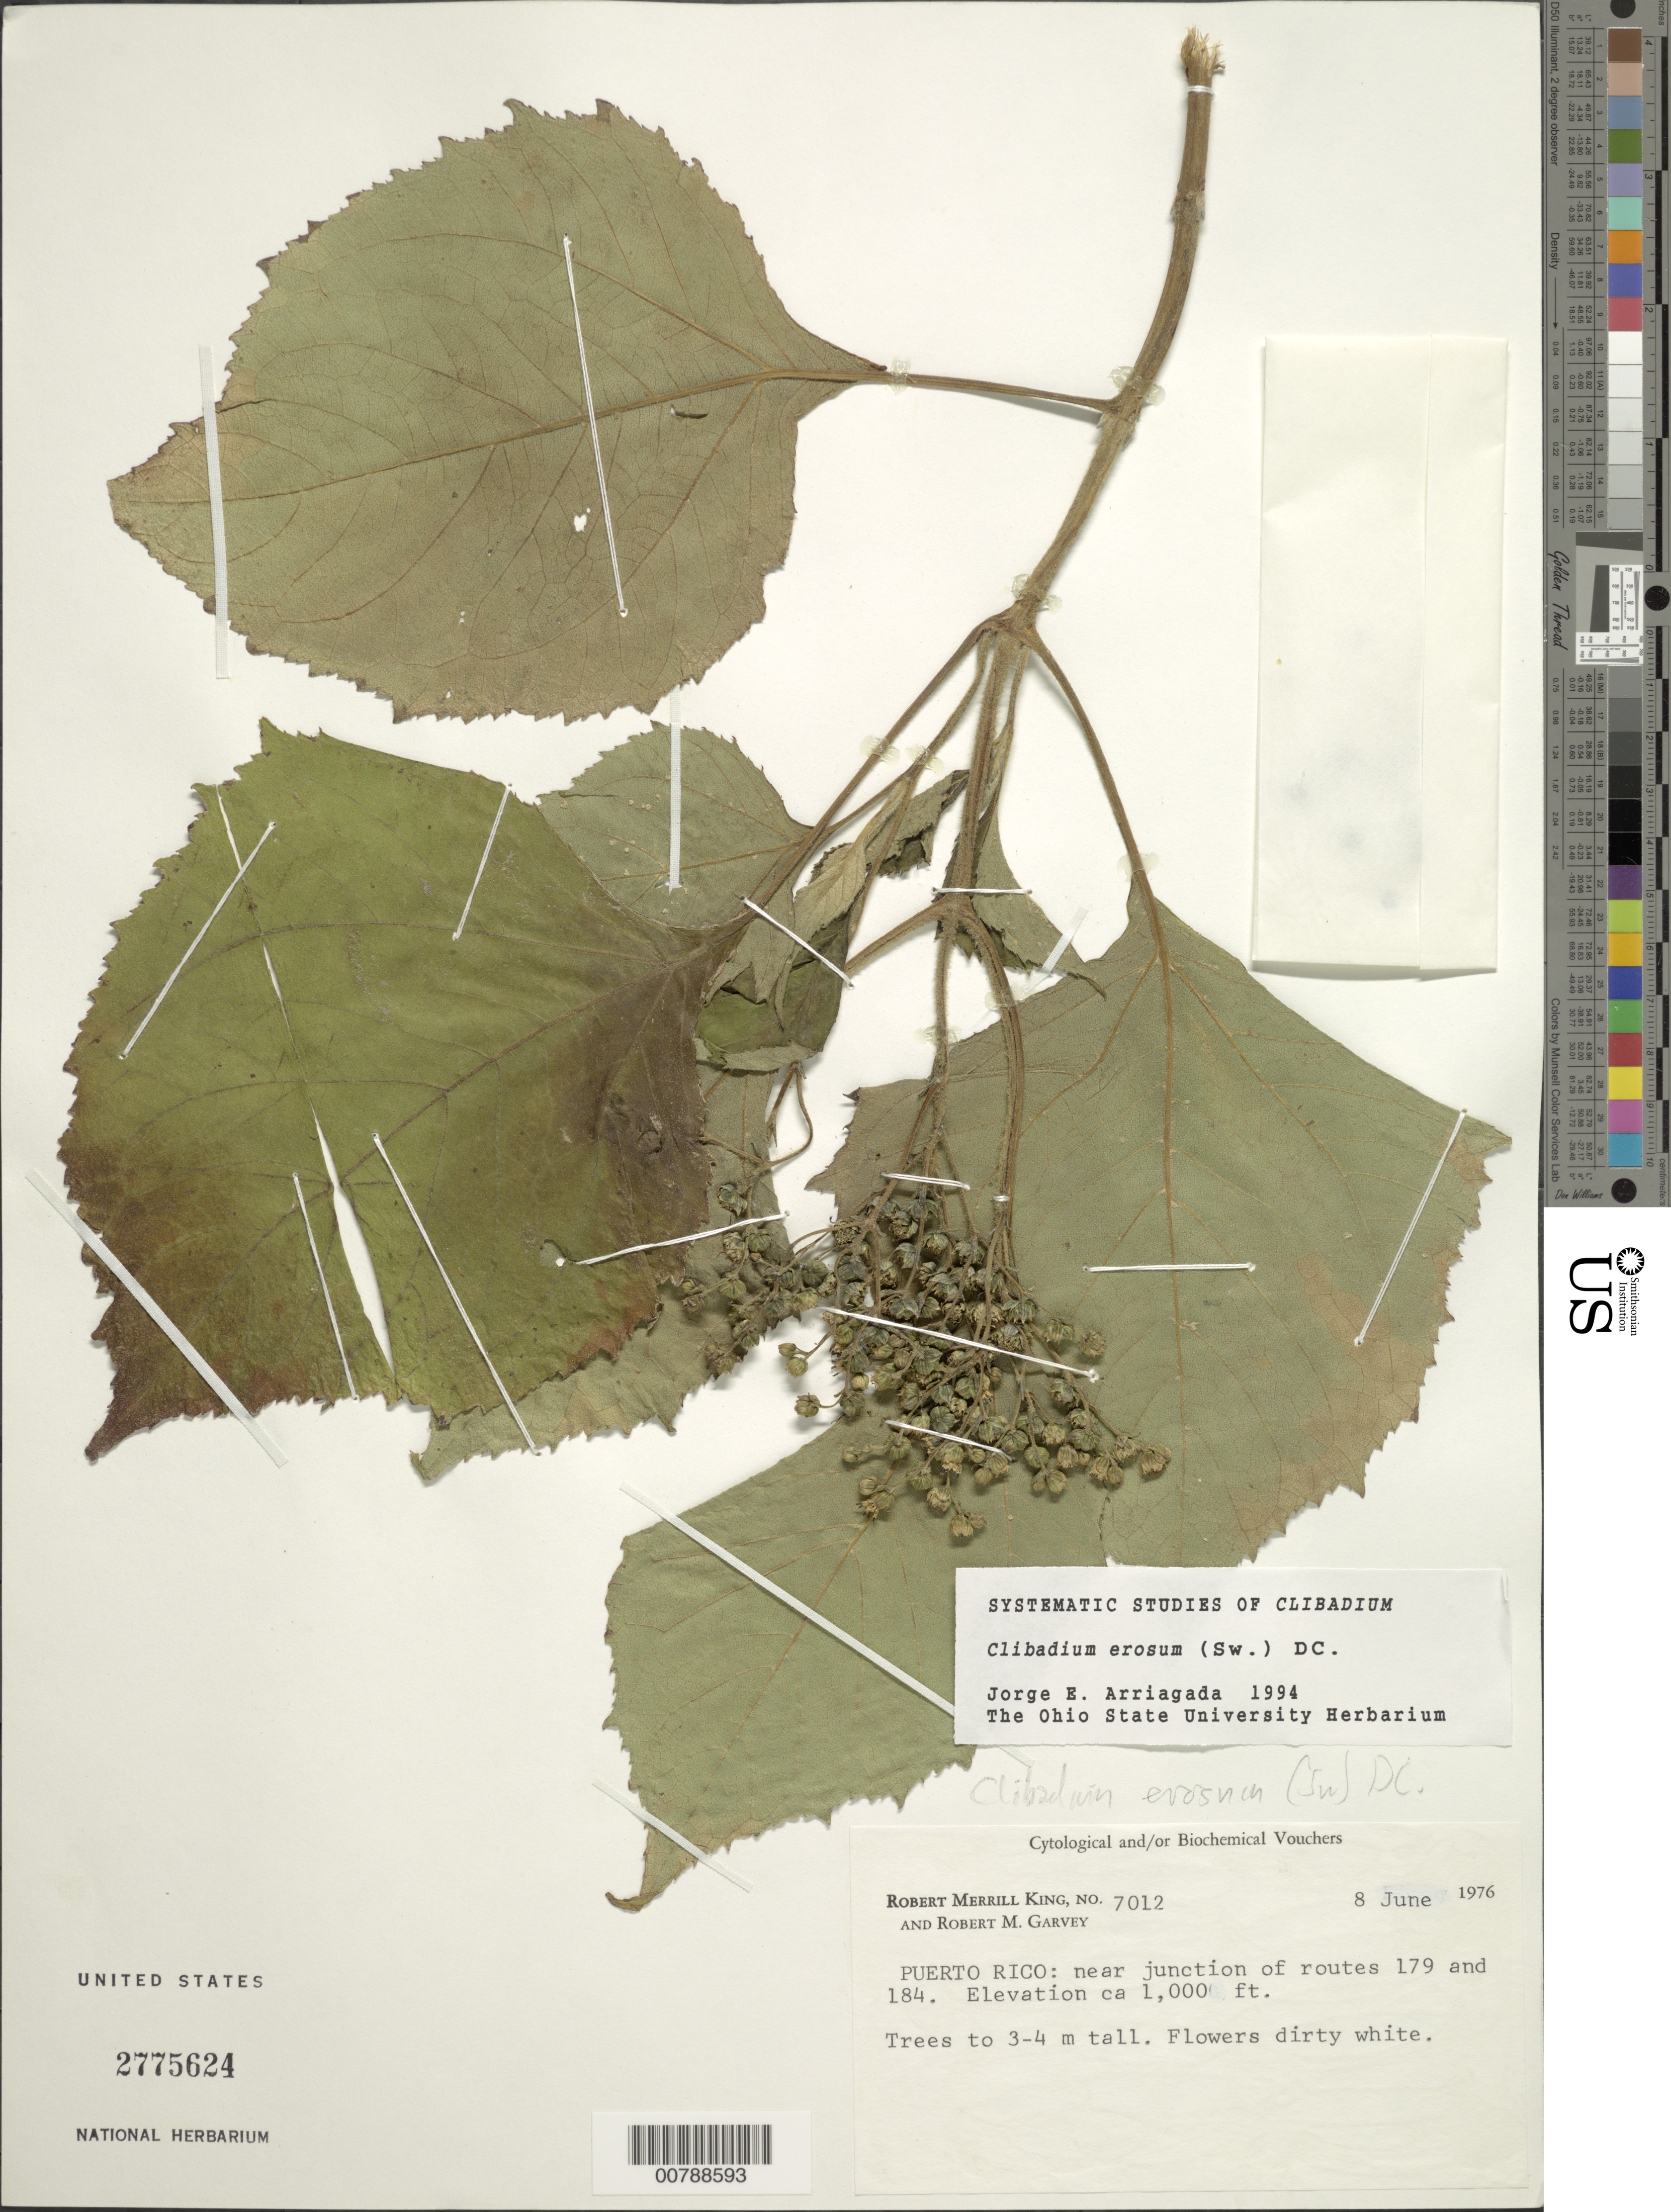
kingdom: Plantae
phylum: Tracheophyta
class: Magnoliopsida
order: Asterales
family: Asteraceae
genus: Clibadium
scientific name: Clibadium erosum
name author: (Sw.) DC.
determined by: Arriagada, J. E.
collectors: R. M. King & R. Garvey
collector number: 7012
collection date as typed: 08 Jun 1976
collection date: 1976-06-08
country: Puerto Rico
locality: Near junction of routes 179 and 184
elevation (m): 305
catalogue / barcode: US 2775624